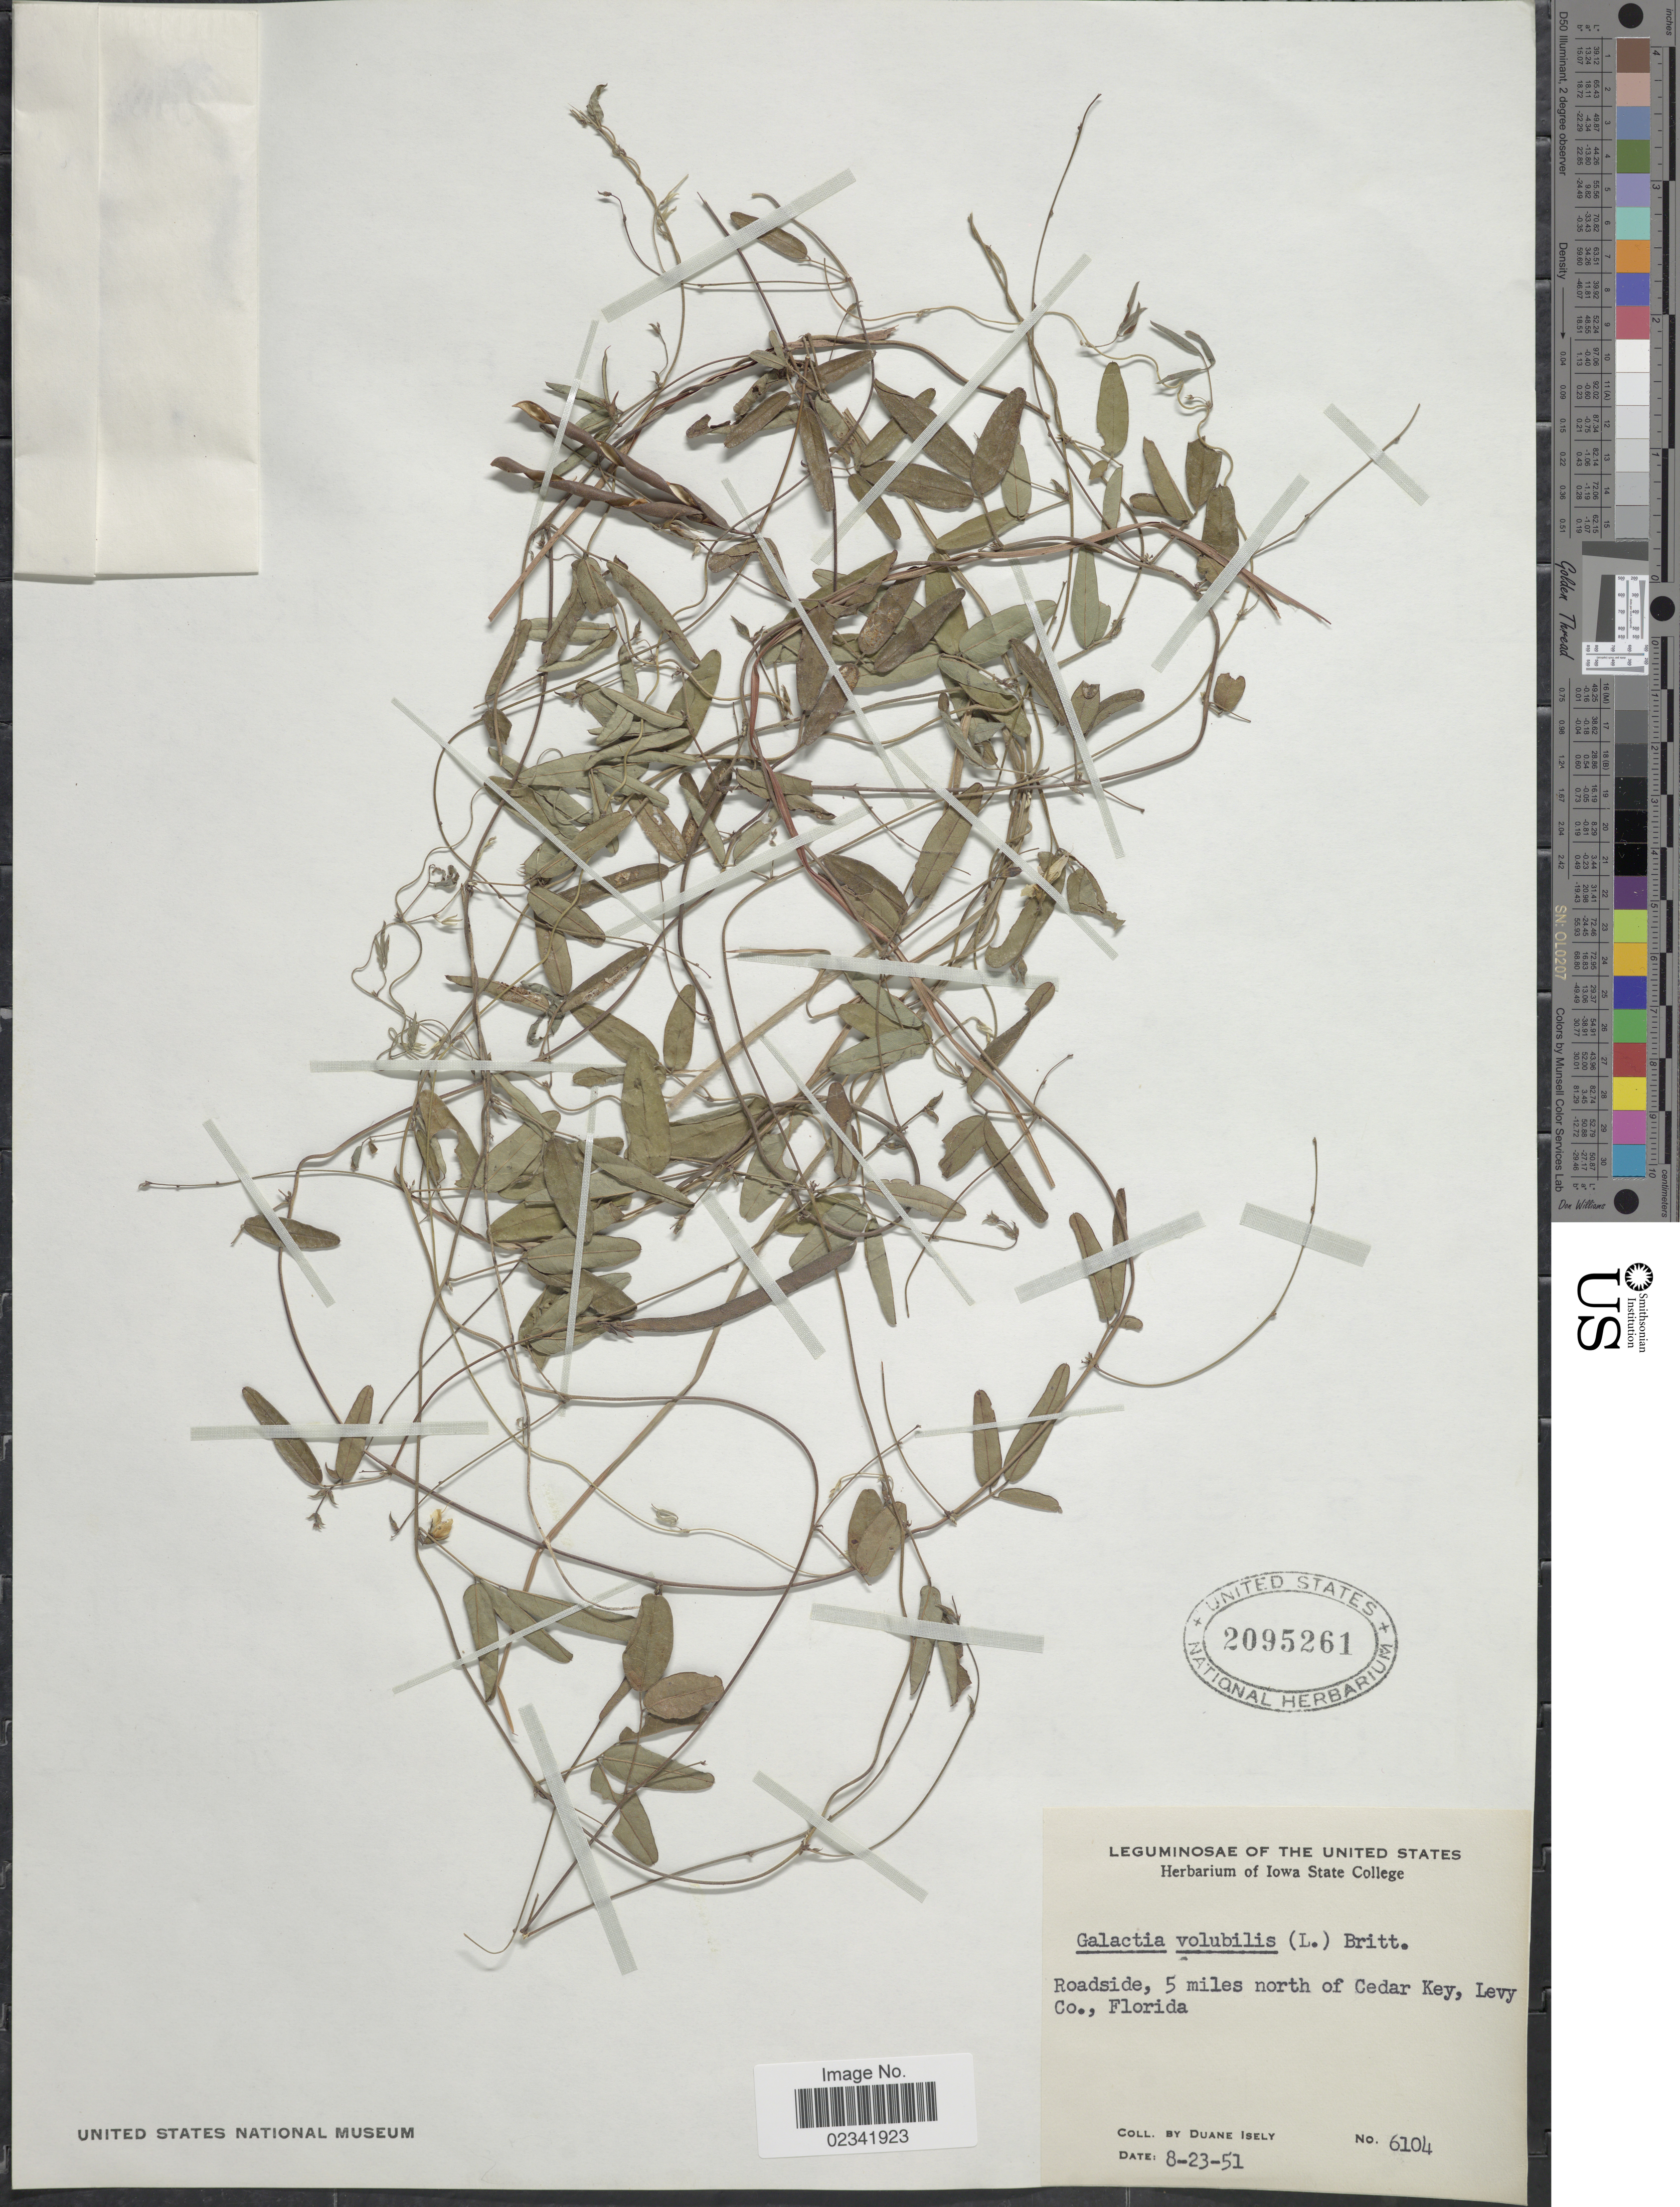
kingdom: Plantae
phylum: Tracheophyta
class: Magnoliopsida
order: Fabales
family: Fabaceae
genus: Galactia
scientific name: Galactia volubilis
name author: (L.) Britton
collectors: D. Isley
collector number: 6104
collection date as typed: Transcribed d/m/y: 23/8/51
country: United States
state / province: Florida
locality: Roadside, 5 miles north of Cedar Key, Levy Co., Florida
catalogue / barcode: US 2095261